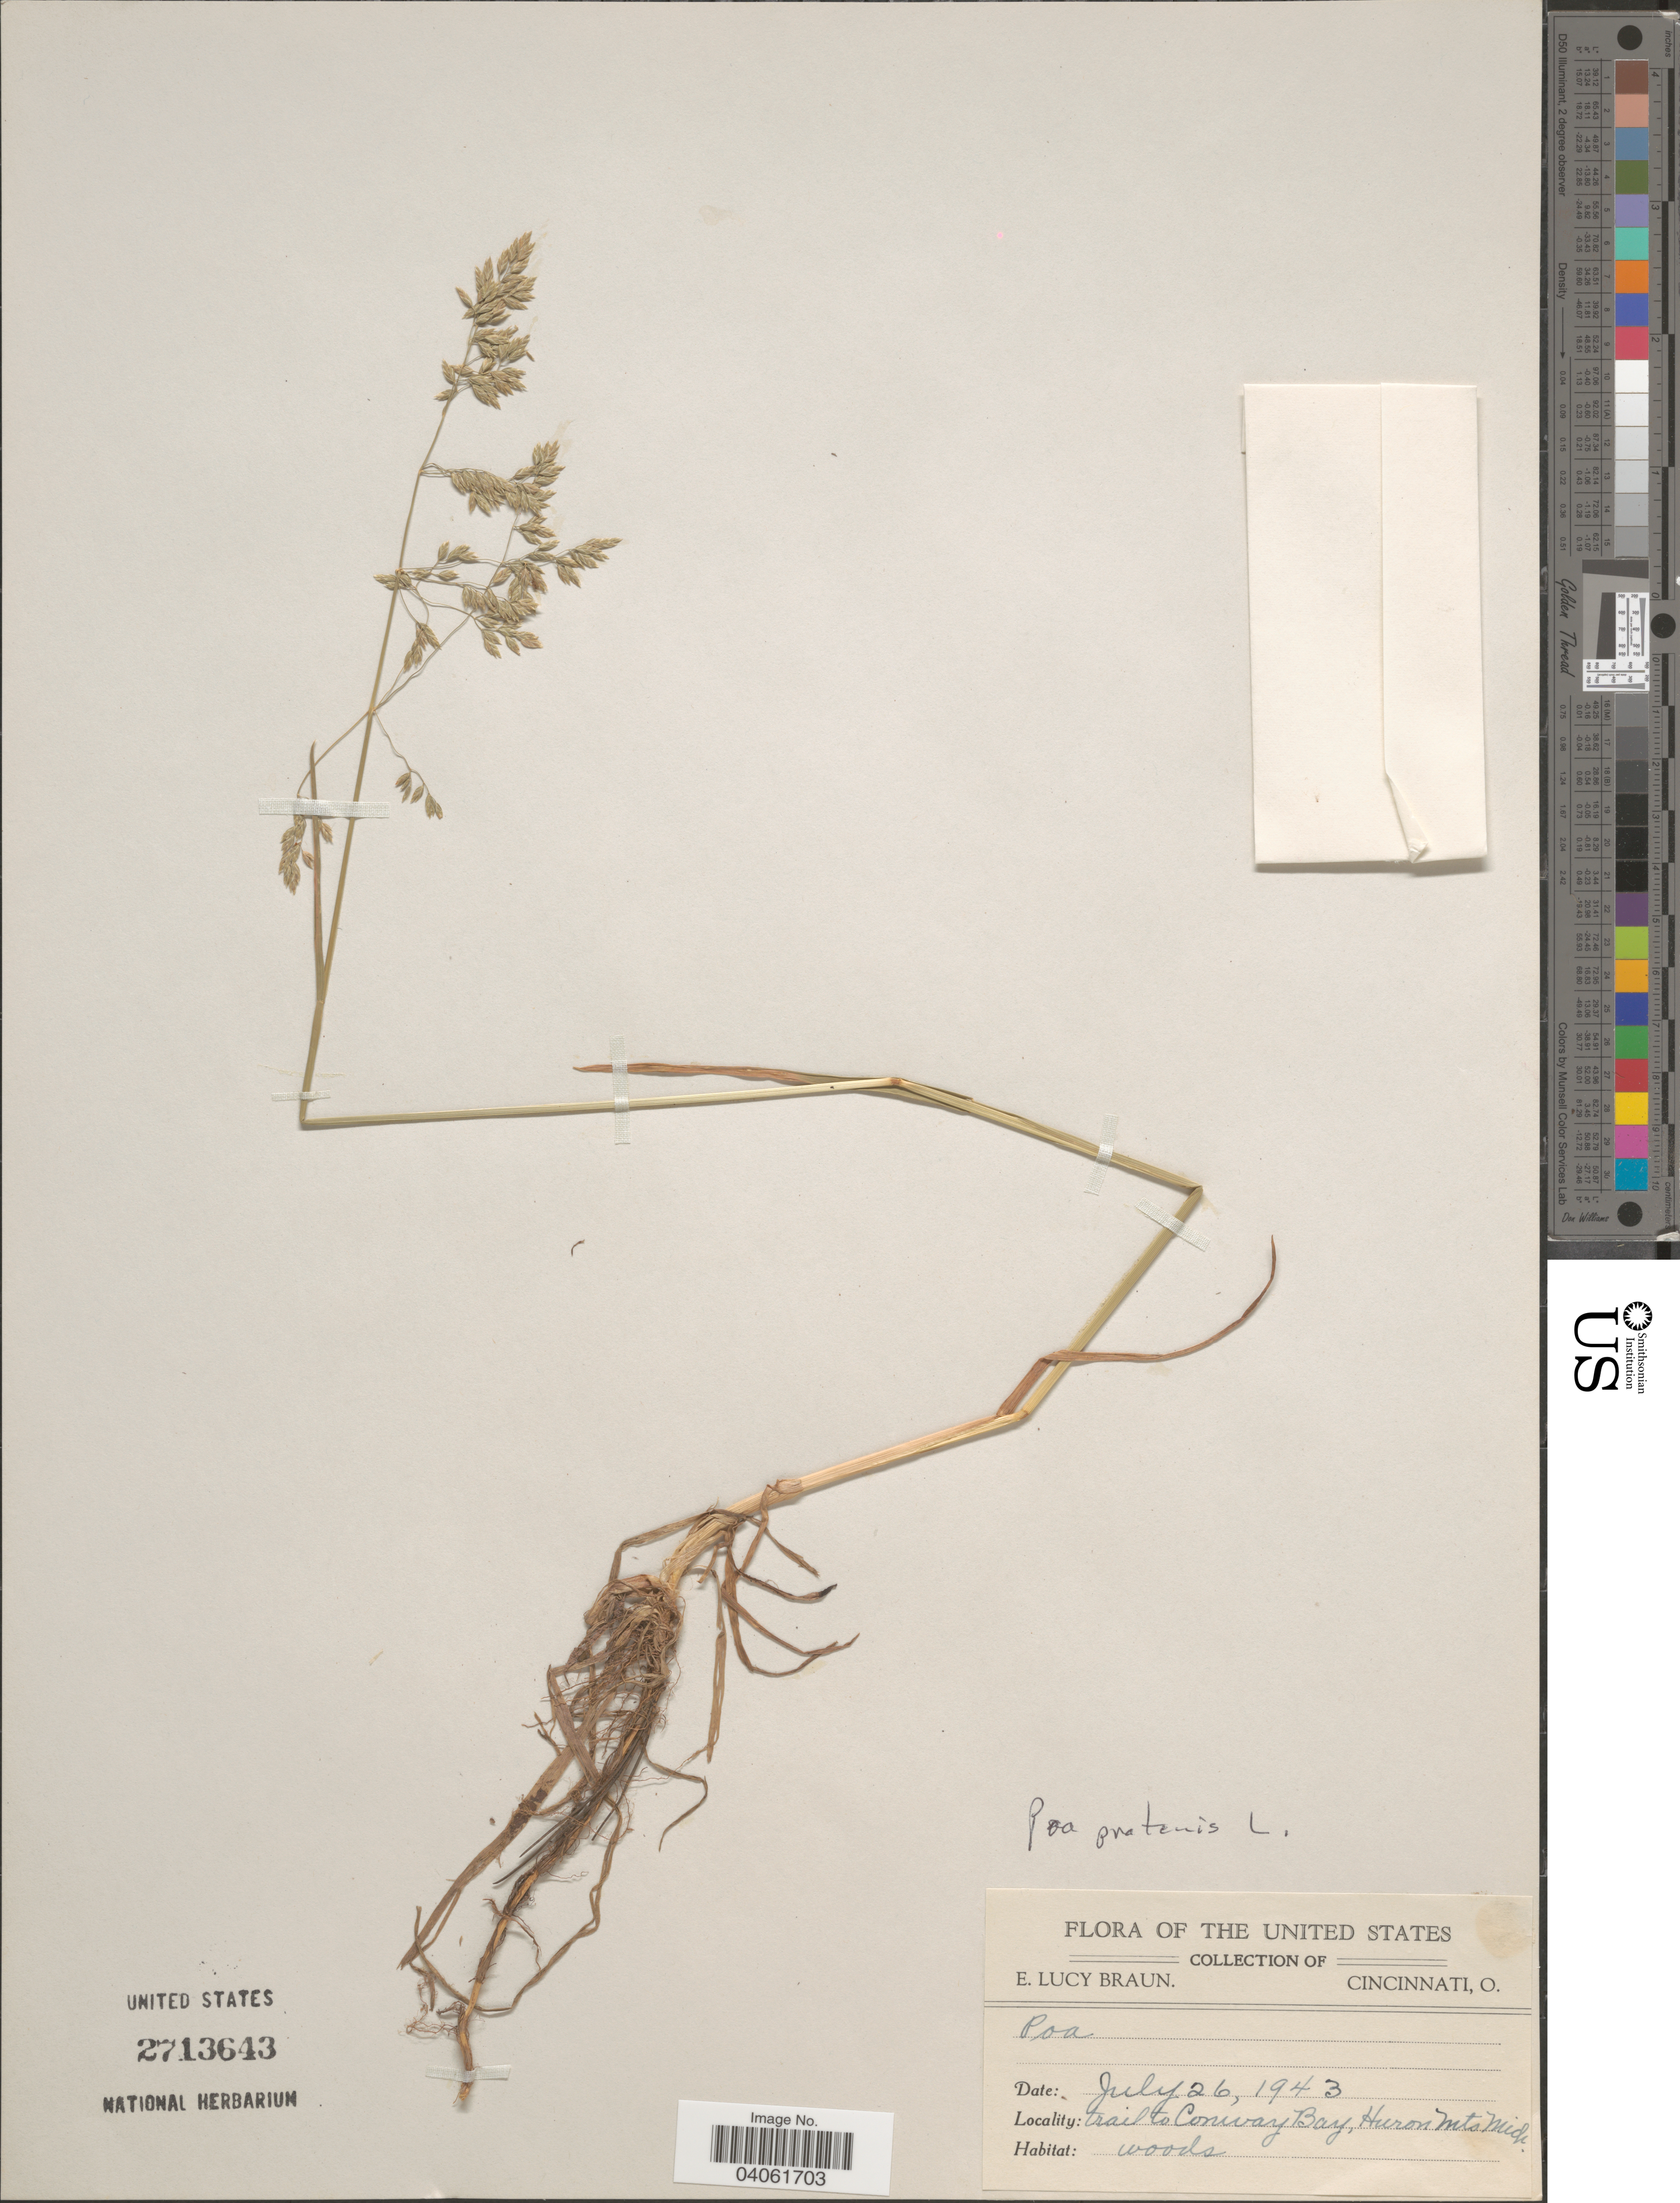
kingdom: Plantae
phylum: Tracheophyta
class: Liliopsida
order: Poales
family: Poaceae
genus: Poa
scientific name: Poa pratensis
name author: L.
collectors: E. L. Braun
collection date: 1943-07-26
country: United States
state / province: Michigan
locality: Trail to Conway Bay, Huron Mts.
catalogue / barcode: US 2713643